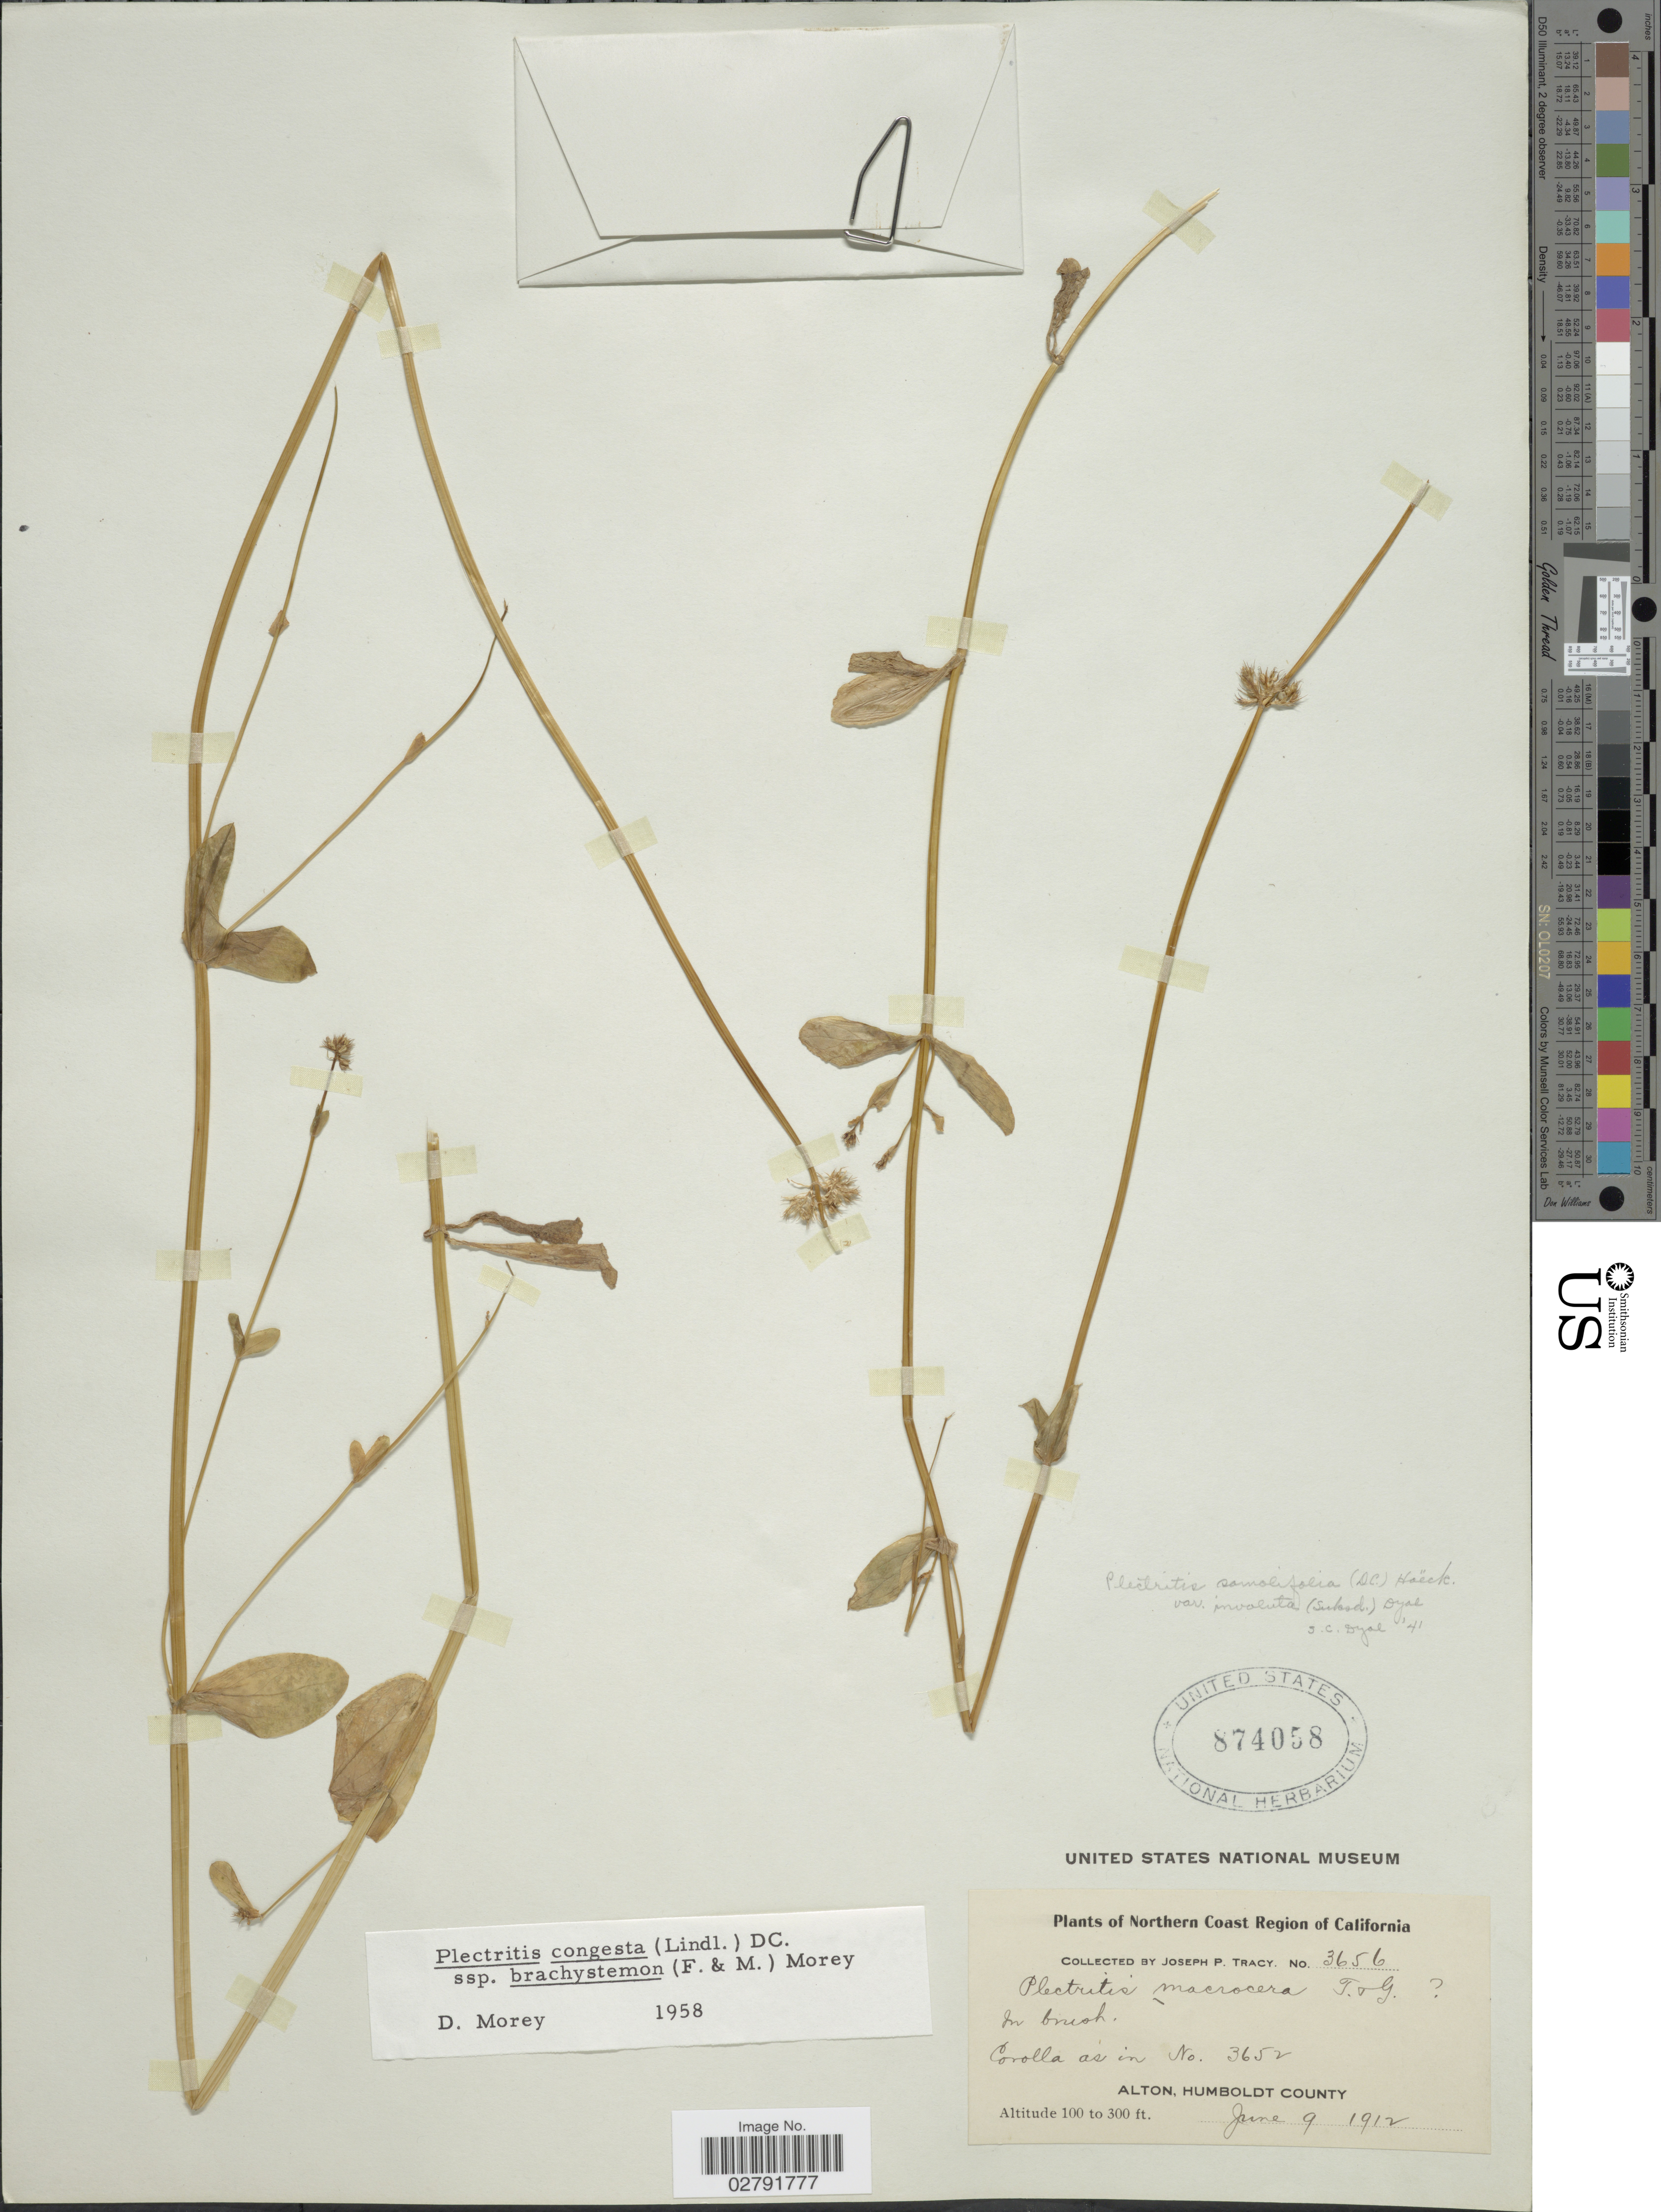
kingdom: Plantae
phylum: Tracheophyta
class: Magnoliopsida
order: Dipsacales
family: Caprifoliaceae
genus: Plectritis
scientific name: Plectritis congesta subsp. brachystemon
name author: (Fisch. & C.A. Mey.) Morey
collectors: J. Tracy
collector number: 3656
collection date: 1912-06-09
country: United States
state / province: California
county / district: Humboldt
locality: Northern Coast Region of California. Alton, Humboldt County.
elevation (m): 30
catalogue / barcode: US 874058